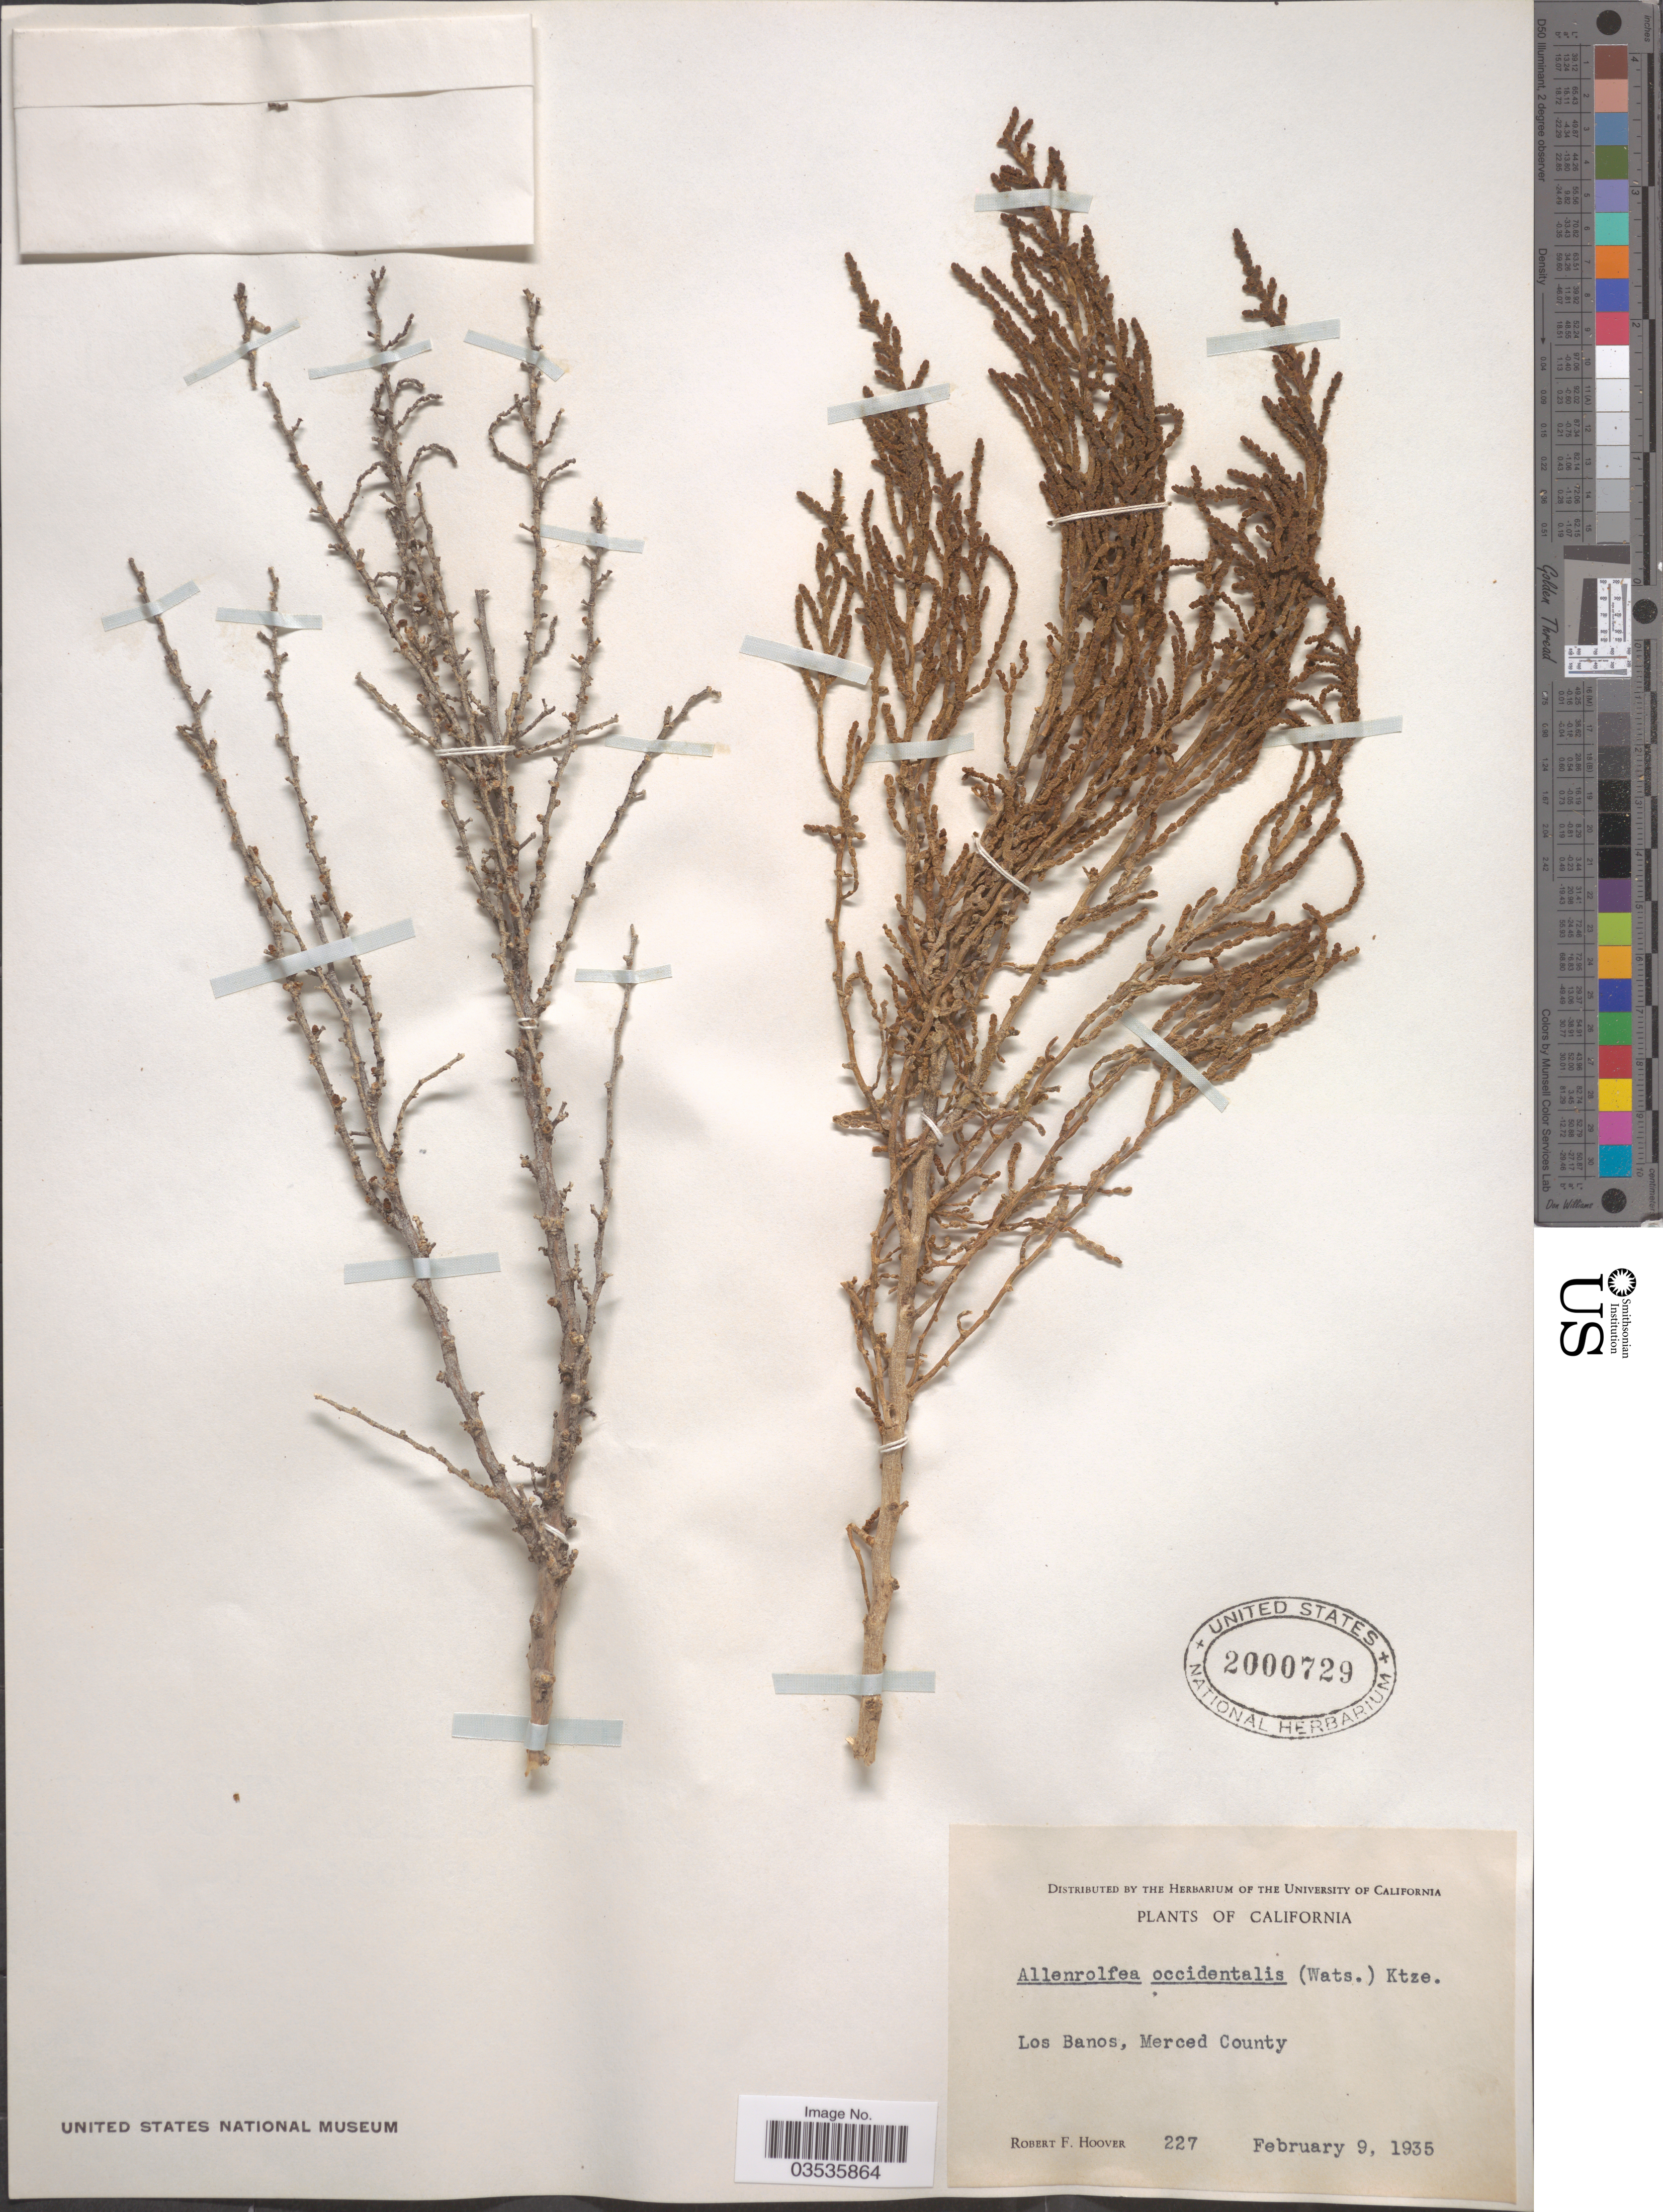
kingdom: Plantae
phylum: Tracheophyta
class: Magnoliopsida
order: Caryophyllales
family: Amaranthaceae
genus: Allenrolfea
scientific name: Allenrolfea occidentalis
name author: (S. Watson) Kuntze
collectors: R. F. Hoover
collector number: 227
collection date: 1935-02-09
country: United States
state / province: California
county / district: Merced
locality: Los Banos, Merced County.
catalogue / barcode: US 2000729